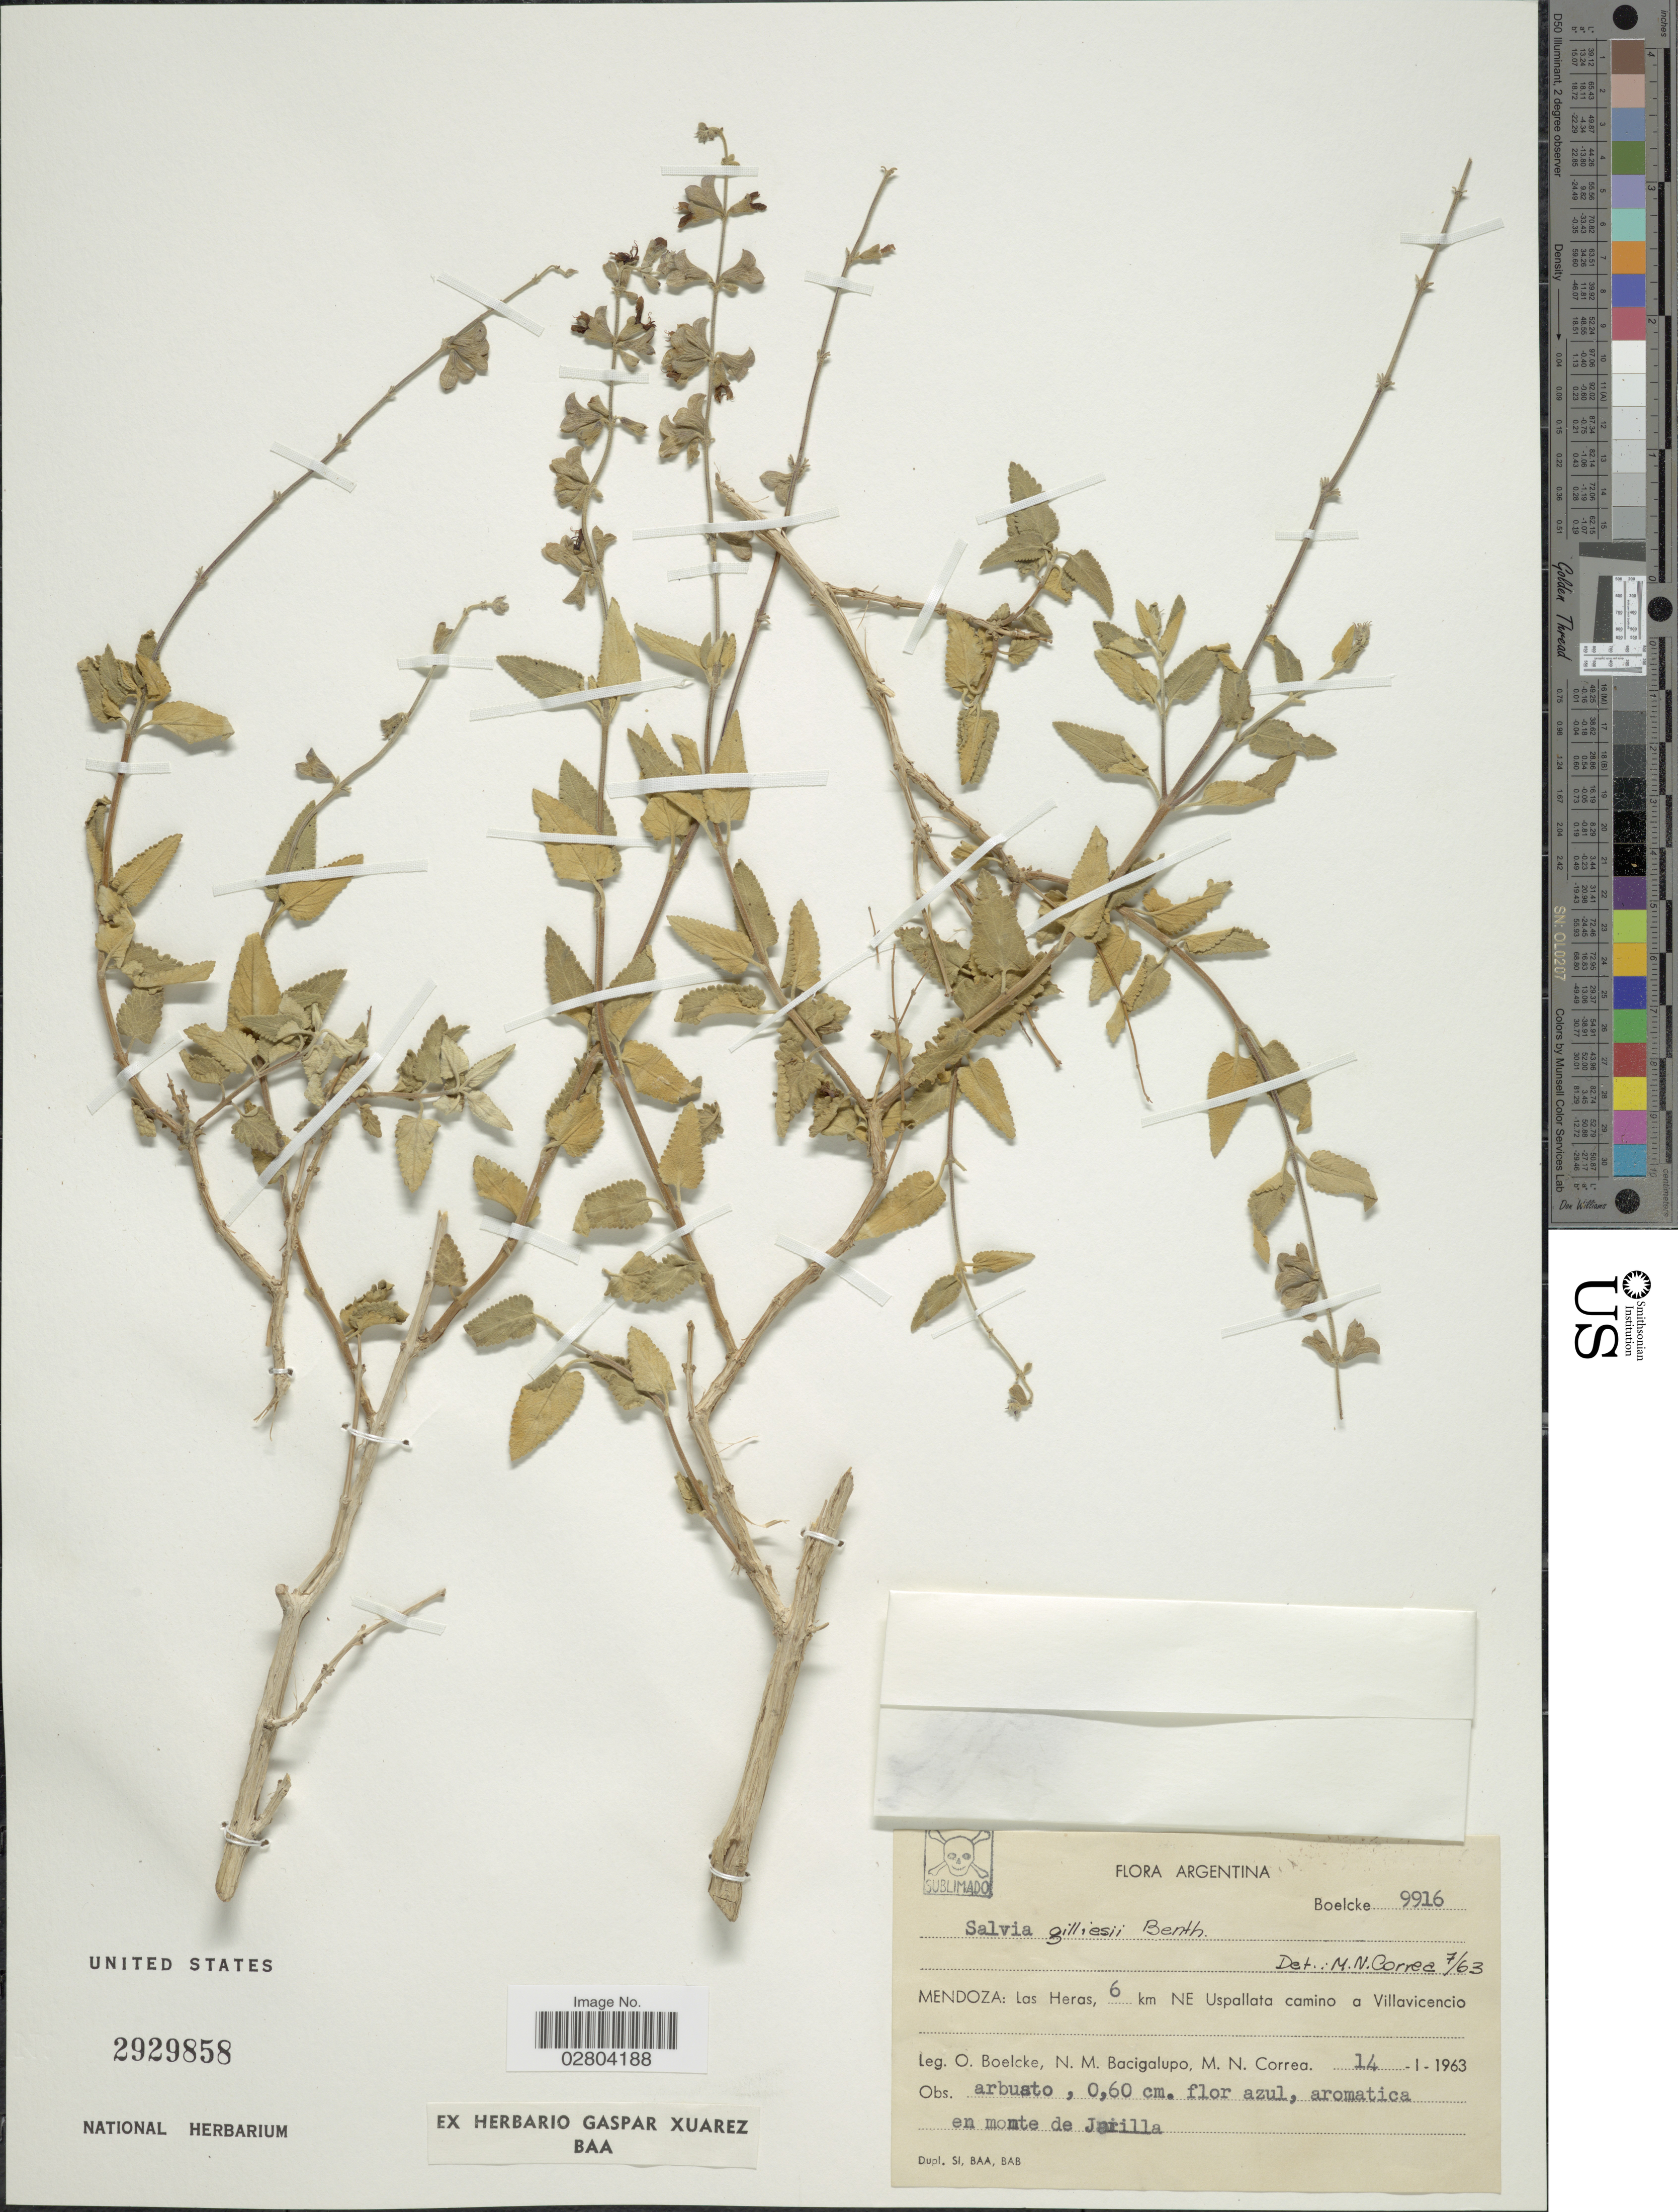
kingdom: Plantae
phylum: Tracheophyta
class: Magnoliopsida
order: Lamiales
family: Lamiaceae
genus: Salvia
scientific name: Salvia cuspidata subsp. gilliesii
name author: (Benth.) J.R.I. Wood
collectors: O. Boelcke, N. M. Bacigalupo & M. N. Correa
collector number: Boelcke 9916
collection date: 1963-01-14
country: Argentina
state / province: Mendoza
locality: Las Heras, 6 km NE Uspallata camino a Villavicencio.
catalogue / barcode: US 2929858